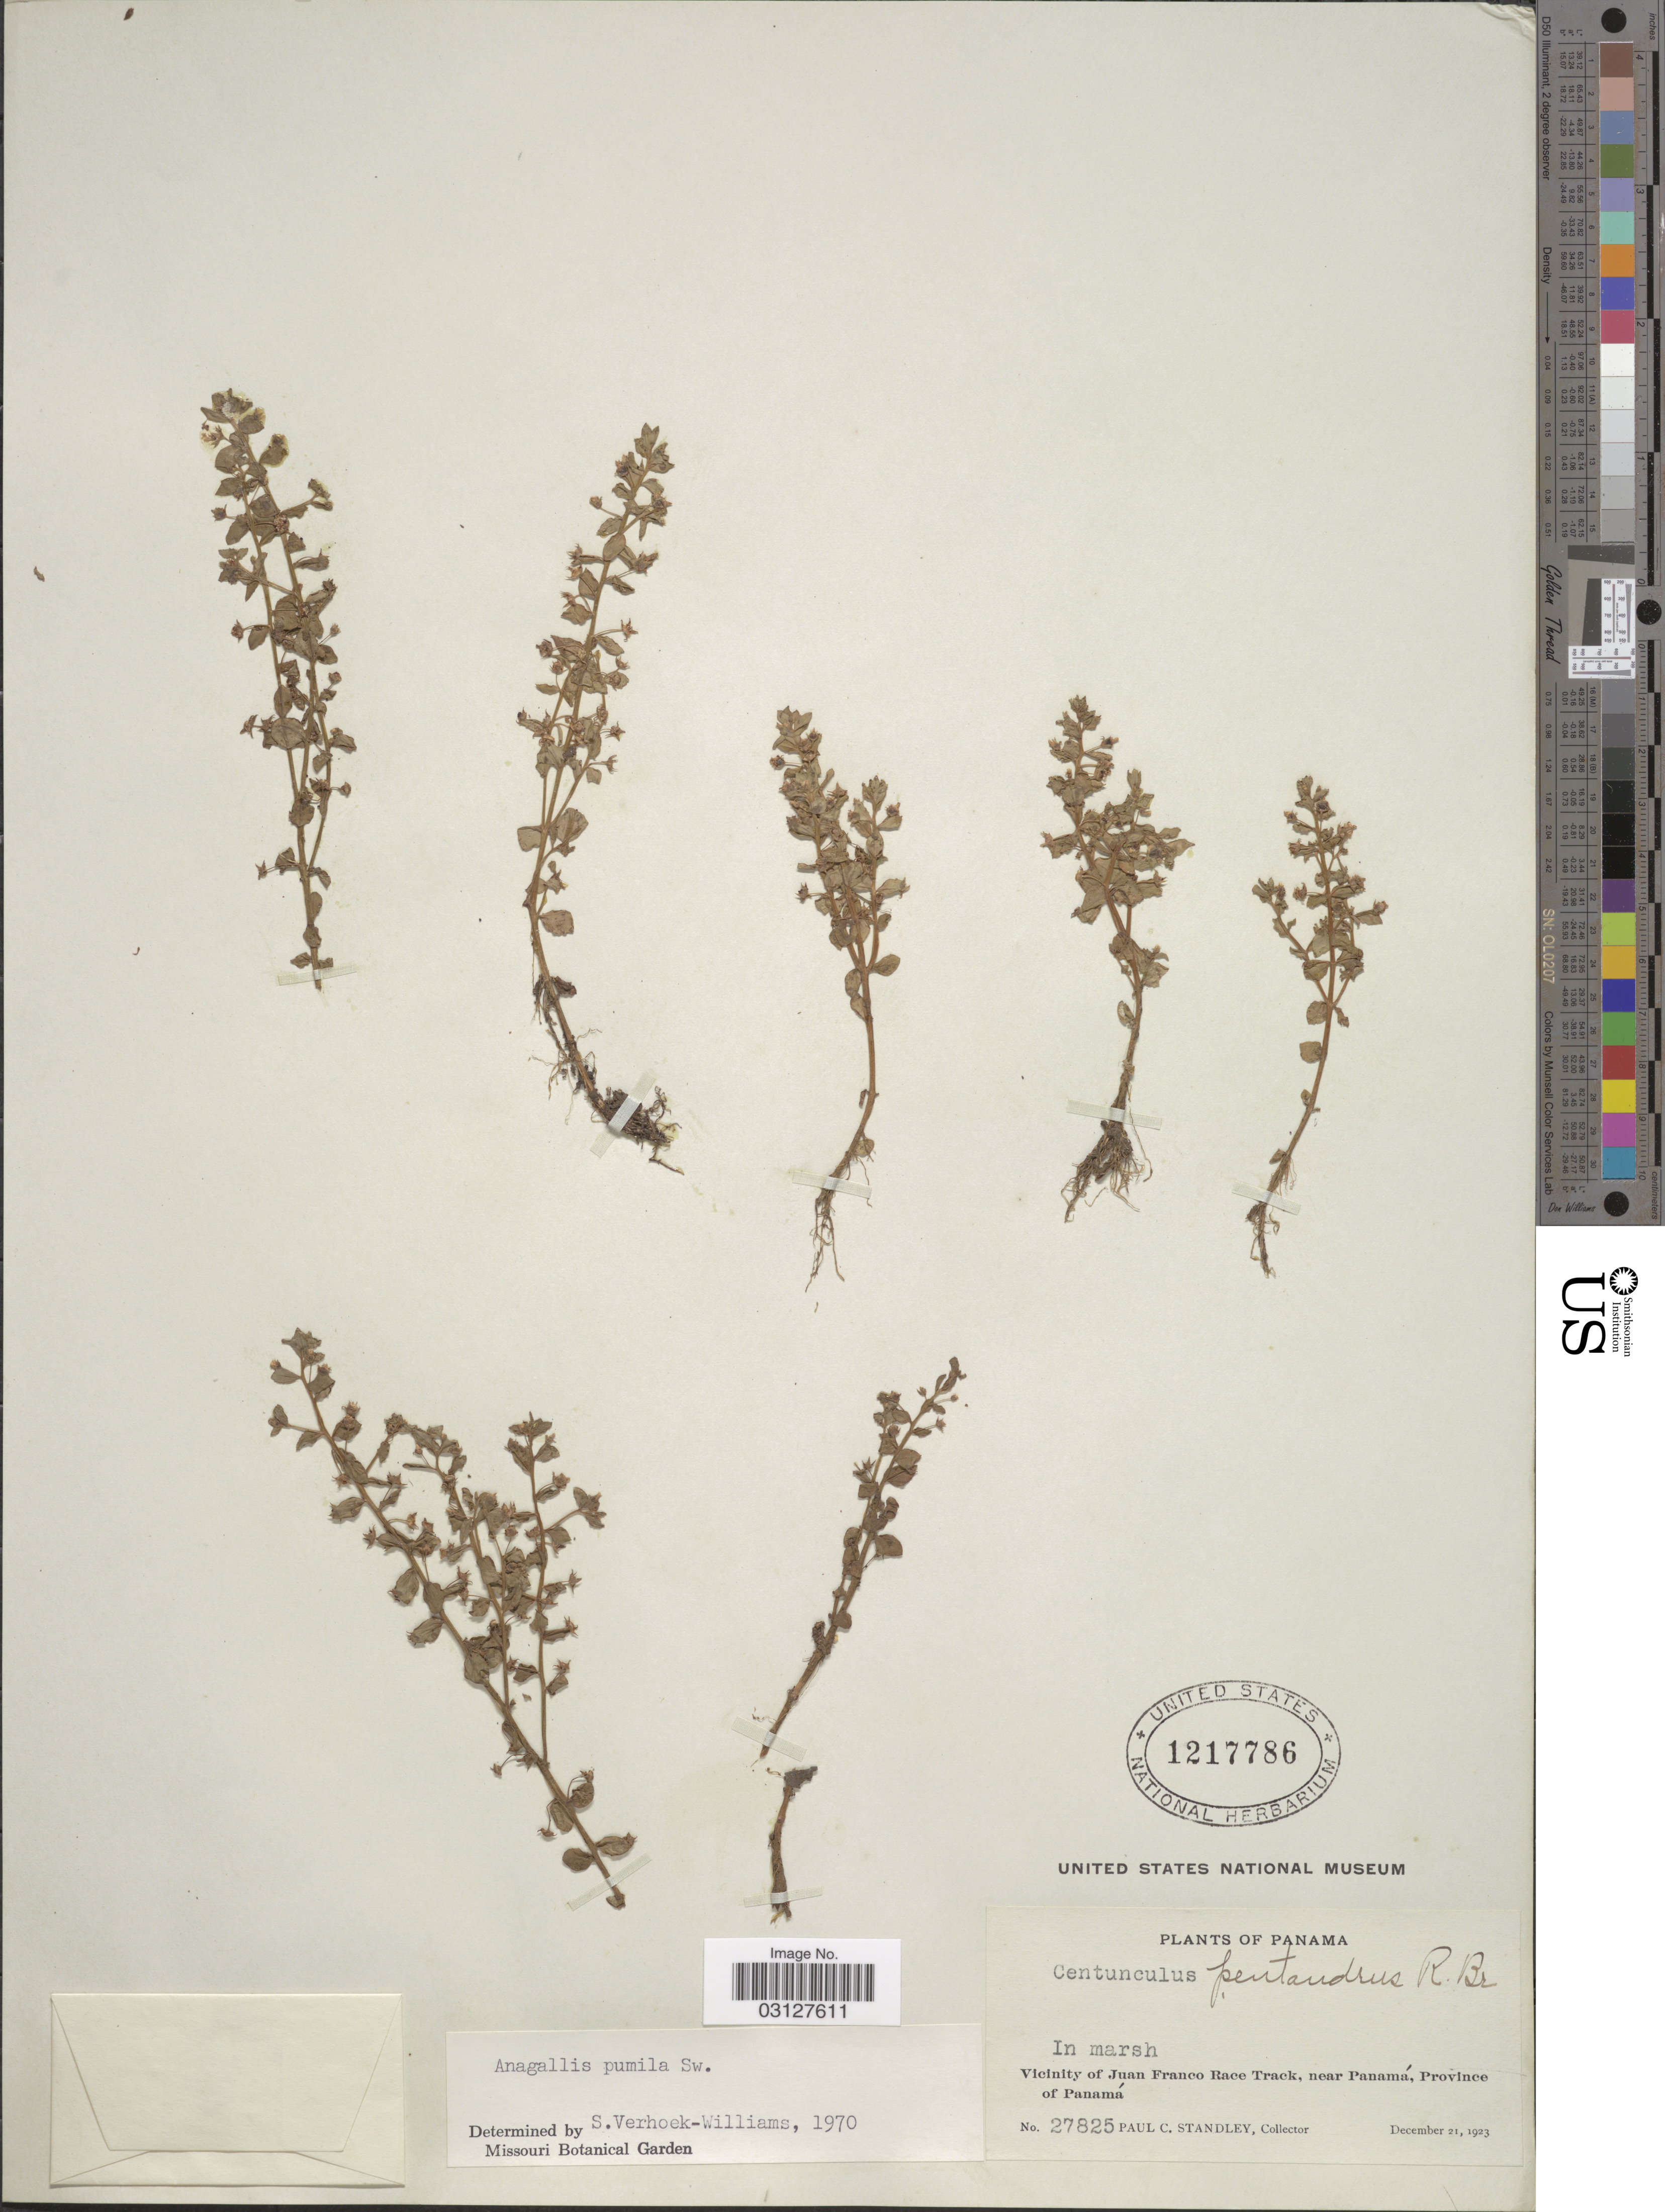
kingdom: Plantae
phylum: Tracheophyta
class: Magnoliopsida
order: Ericales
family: Primulaceae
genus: Anagallis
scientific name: Anagallis pumila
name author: Sw.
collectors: P. C. Standley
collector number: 27825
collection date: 1923-12-21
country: Panama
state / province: Panamá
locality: Vicinity of Juan Franco Race Track, near Panamá.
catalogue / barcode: US 1217786